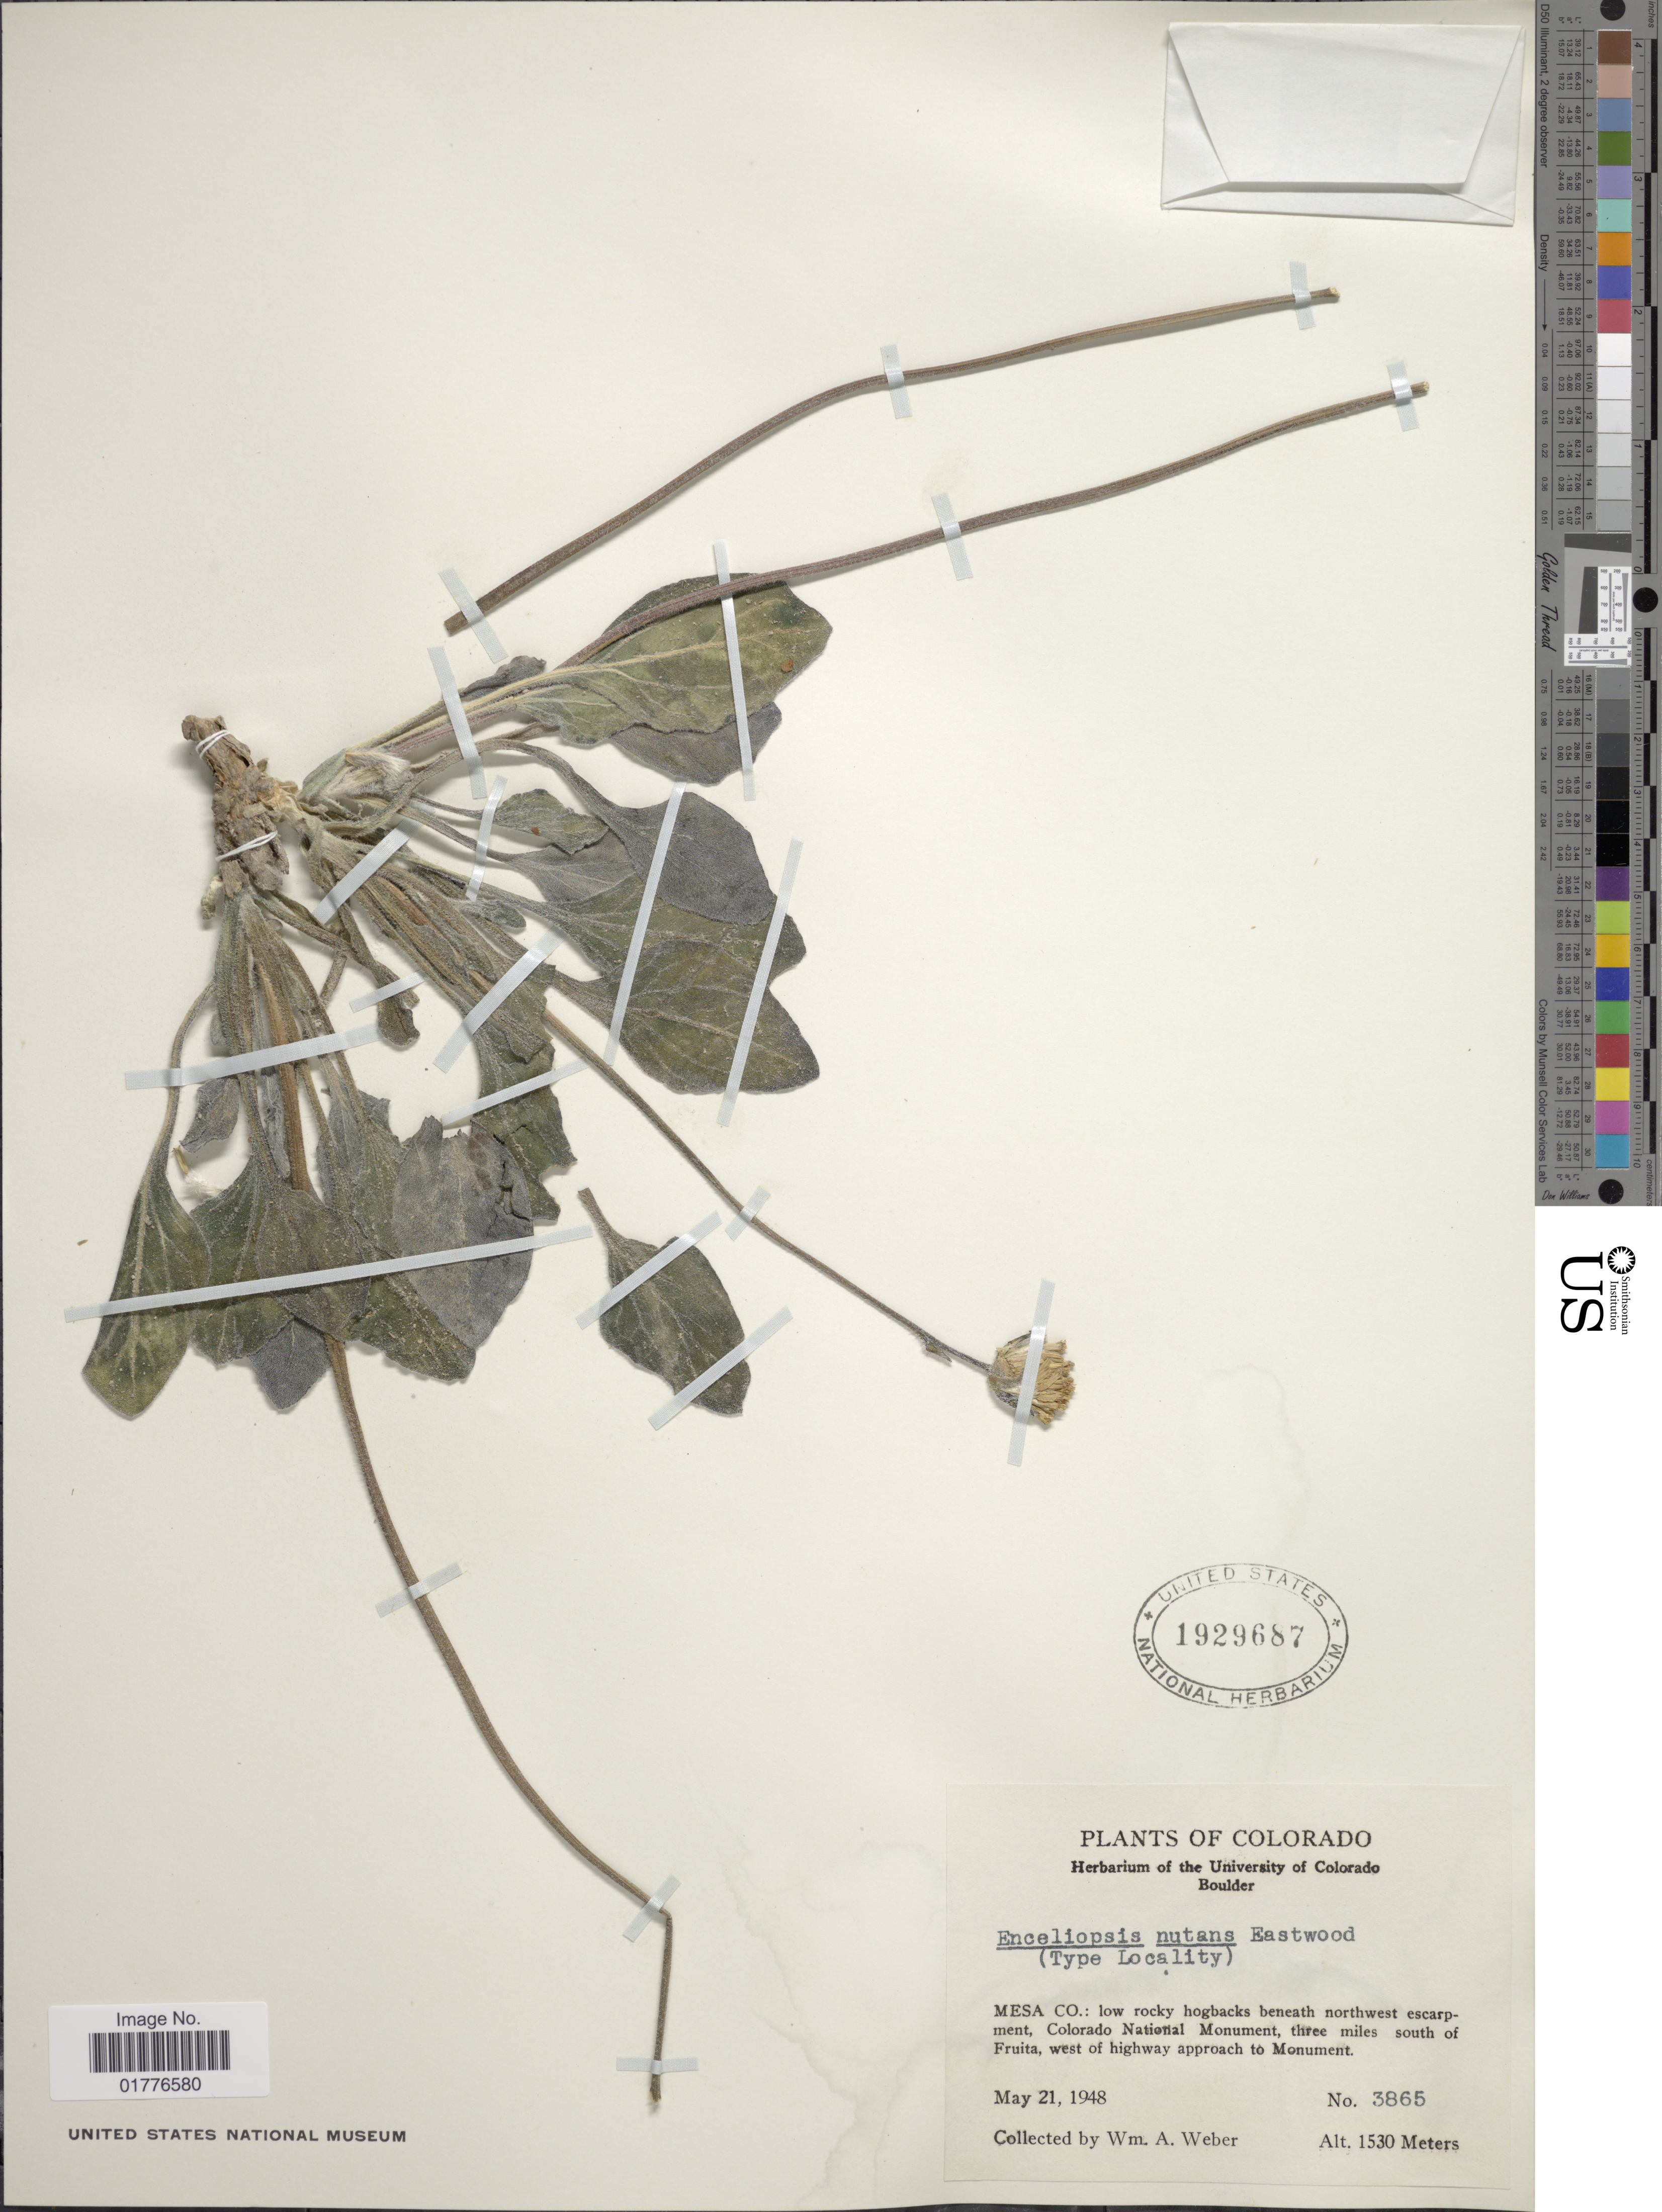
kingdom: Plantae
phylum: Tracheophyta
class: Magnoliopsida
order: Asterales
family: Asteraceae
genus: Enceliopsis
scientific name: Enceliopsis nutans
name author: (Eastw.) A. Nelson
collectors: W. A. Weber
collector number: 3865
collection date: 1948-05-21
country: United States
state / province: Colorado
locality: Mesa Co.: beneath northwest escarpment, Colorado National Monument, three miles south of Fruita, west of highway approach to Monument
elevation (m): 1530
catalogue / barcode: US 1929687